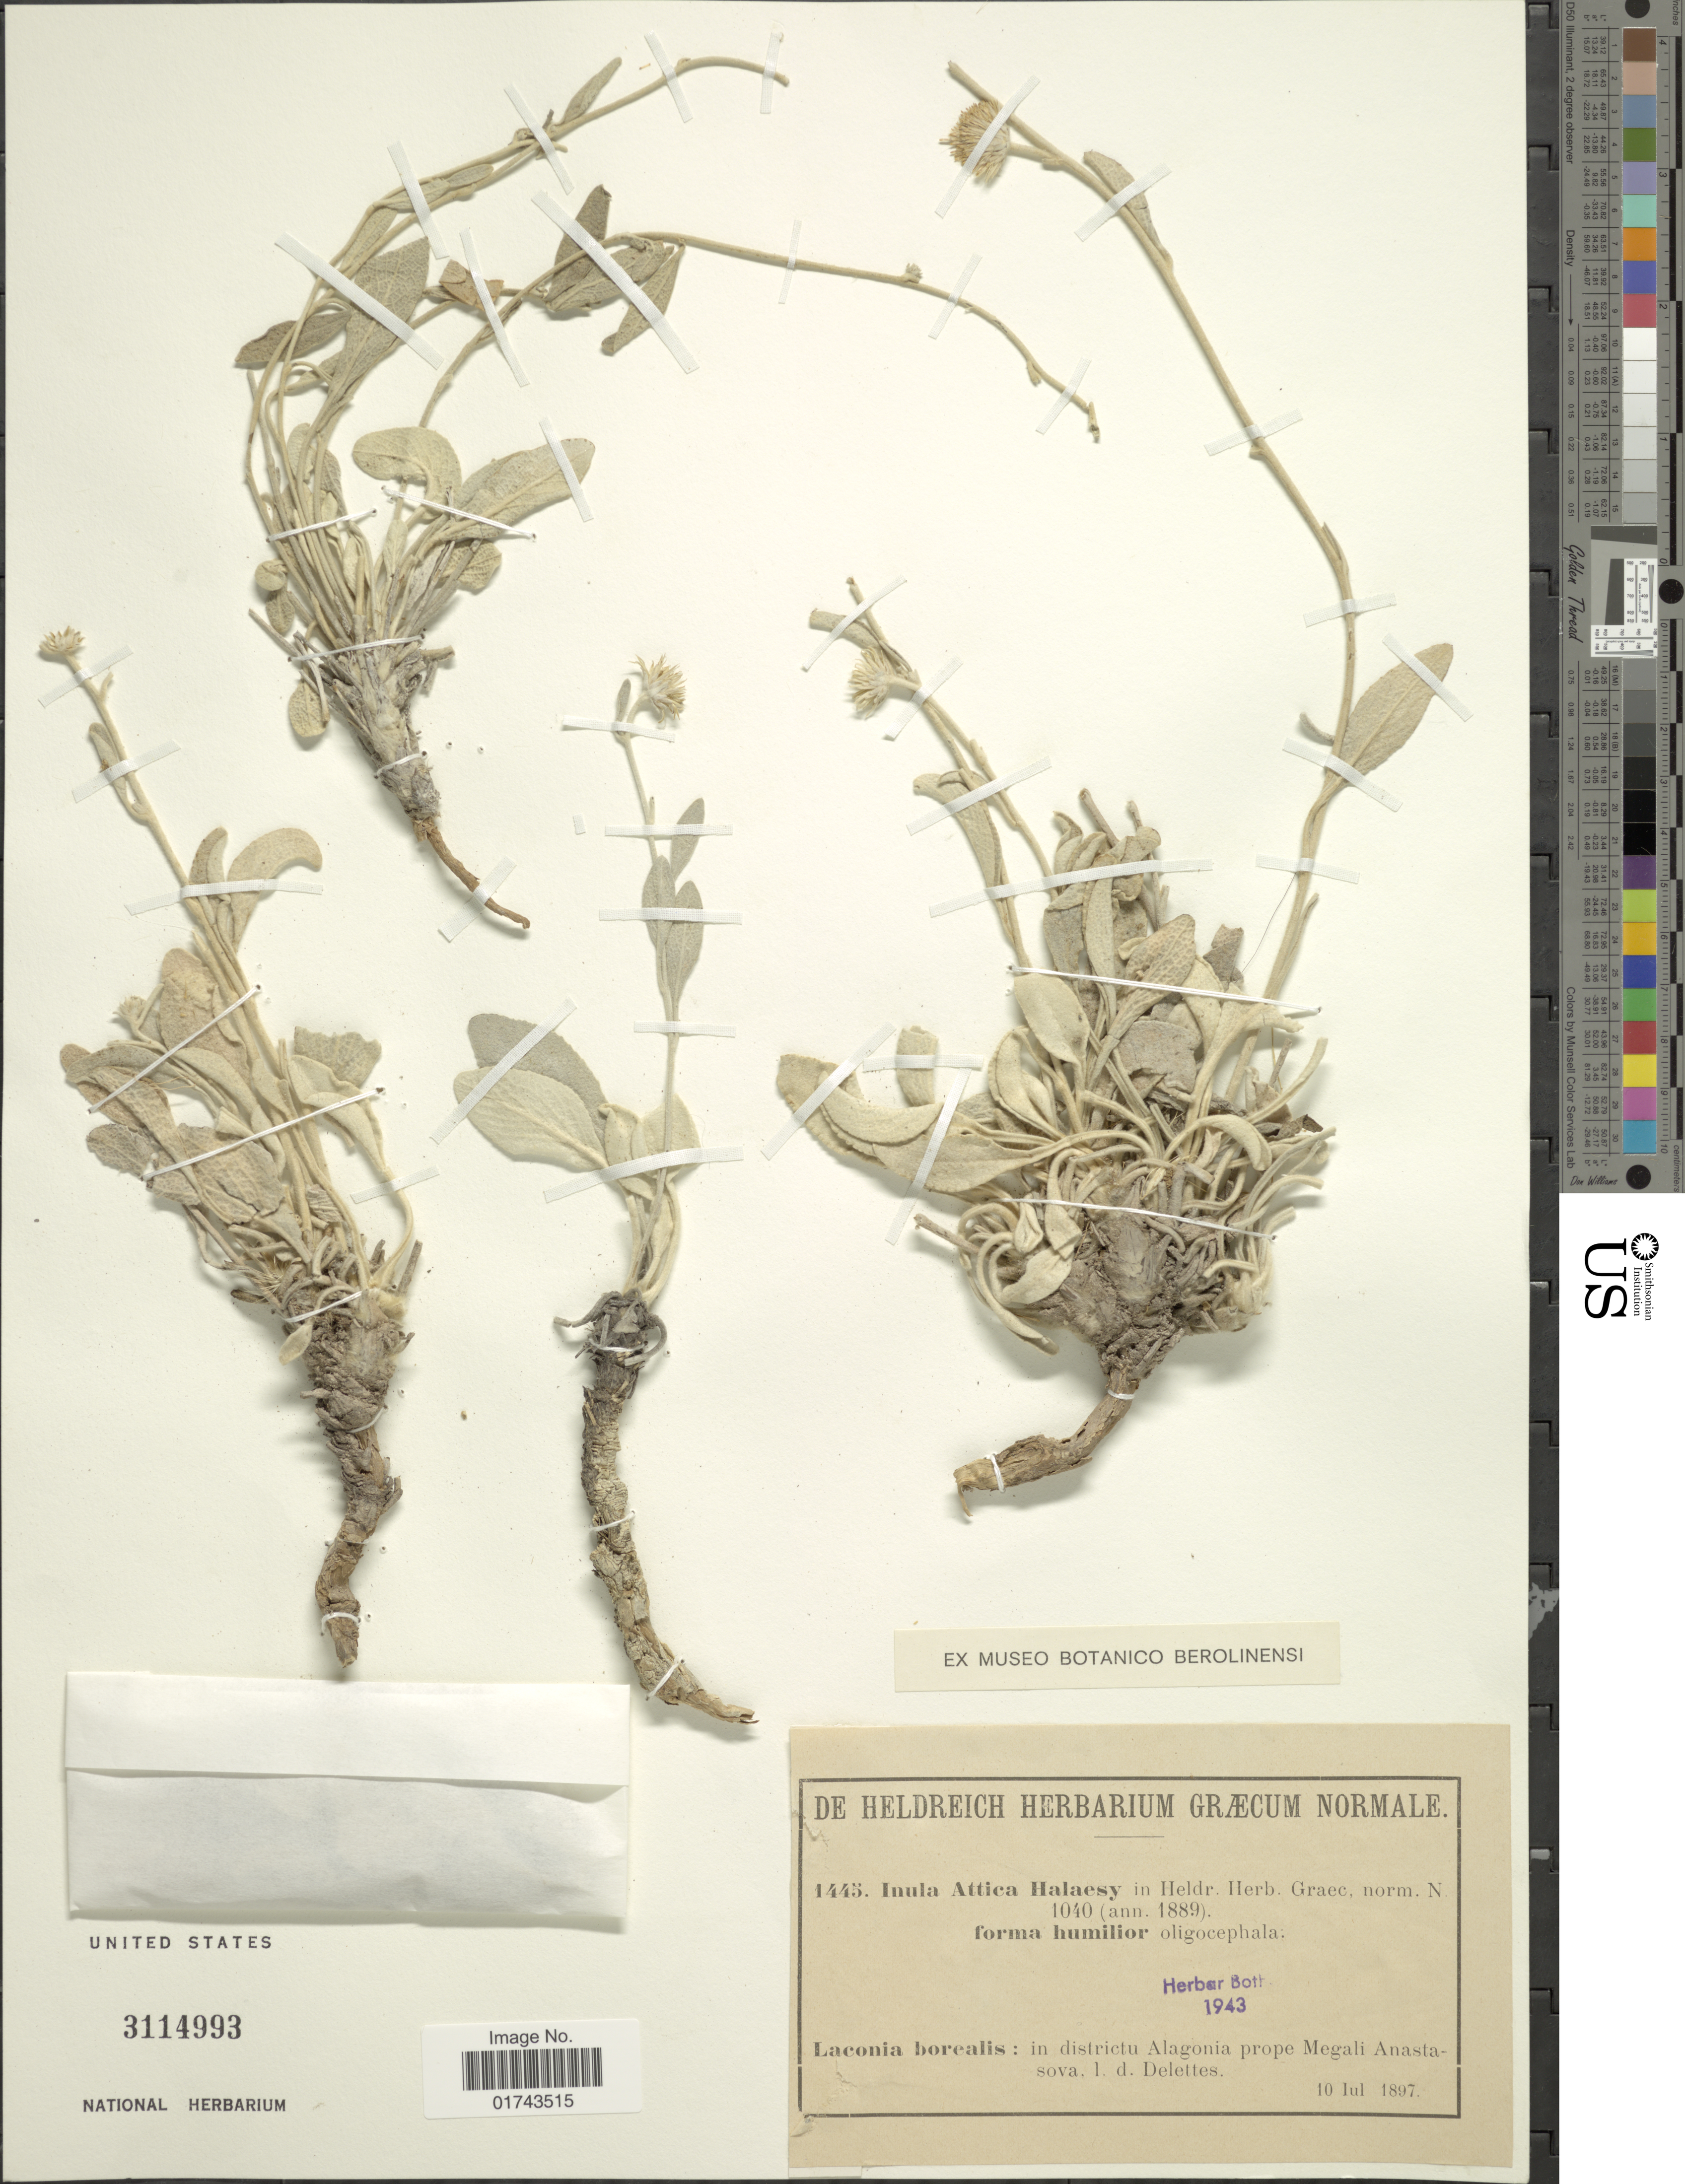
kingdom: Plantae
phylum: Tracheophyta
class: Magnoliopsida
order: Asterales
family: Asteraceae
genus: Inula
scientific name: Inula attica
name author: Halácsy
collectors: -. De Heldreich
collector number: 1445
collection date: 1897-07-10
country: Greece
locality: Laconia borealis: in districtu Alagonia prope Megali Anastasova, l. d. Delettes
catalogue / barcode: US 3114993